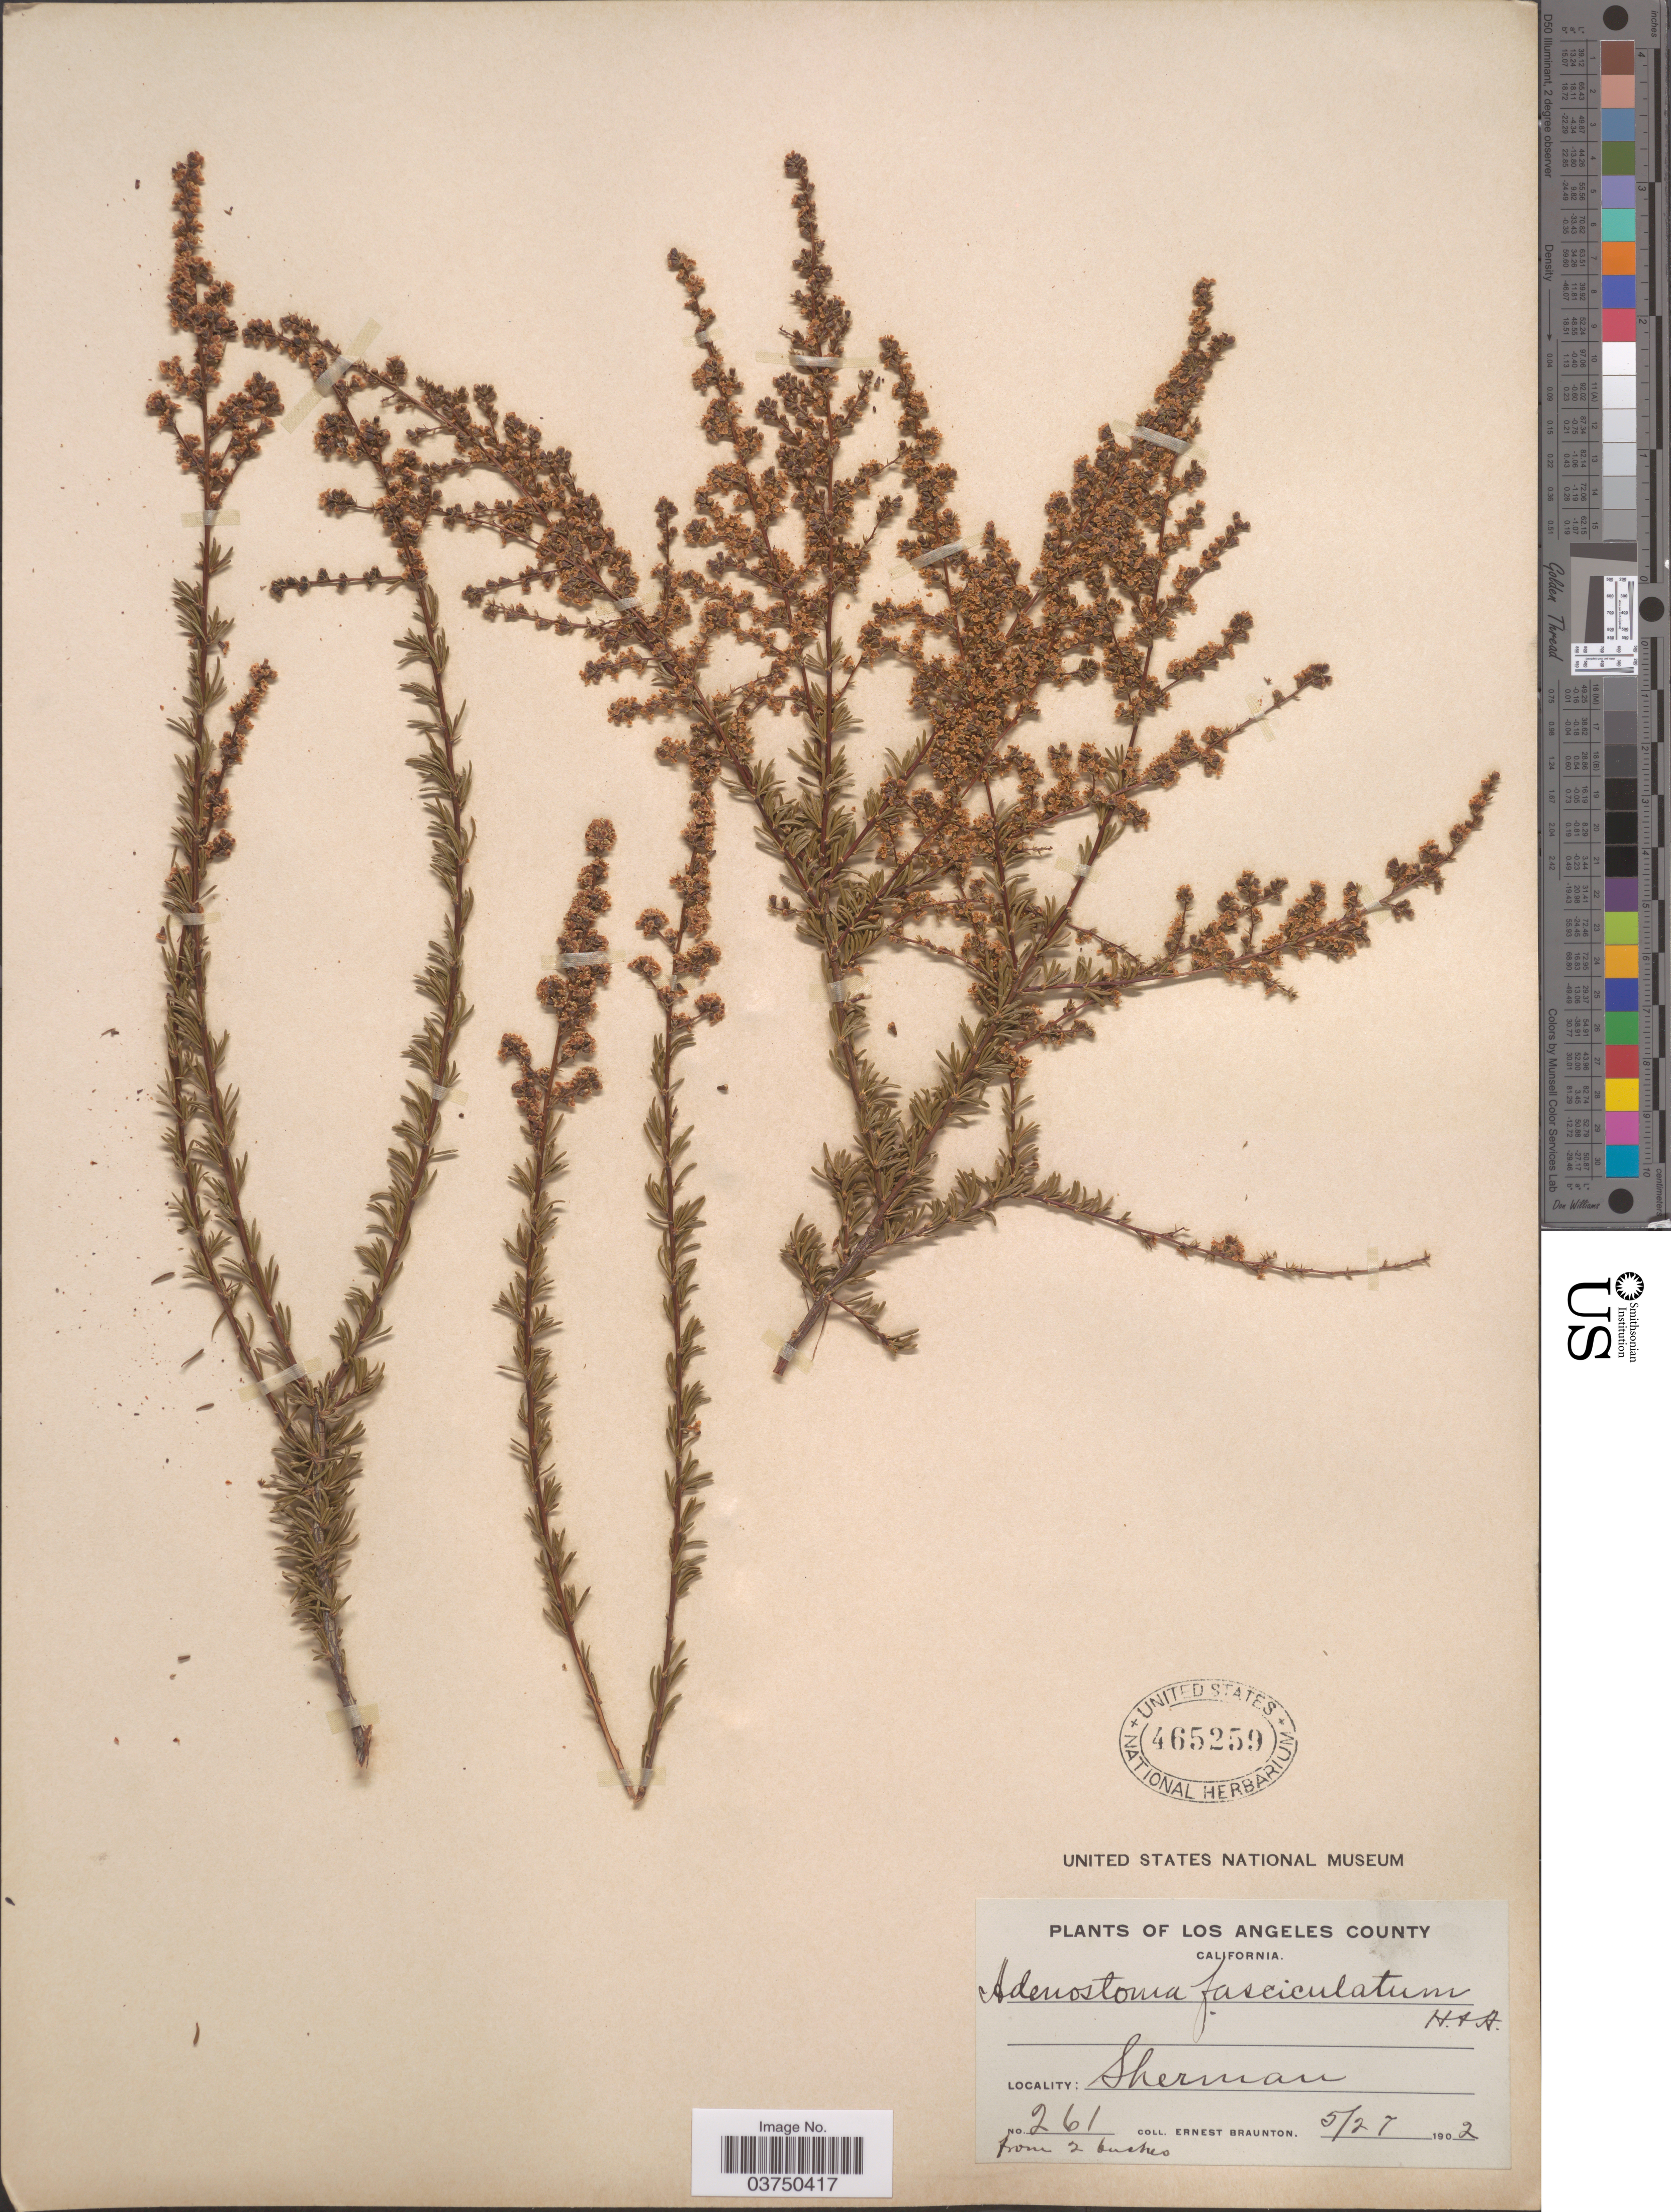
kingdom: Plantae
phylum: Tracheophyta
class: Magnoliopsida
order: Rosales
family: Rosaceae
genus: Adenostoma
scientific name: Adenostoma fasciculatum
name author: Hook. & Arn.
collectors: E. Braunton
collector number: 261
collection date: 1902-05-27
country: United States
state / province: California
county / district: Los Angeles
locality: Los Angeles County. Sherman.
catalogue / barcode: US 465259